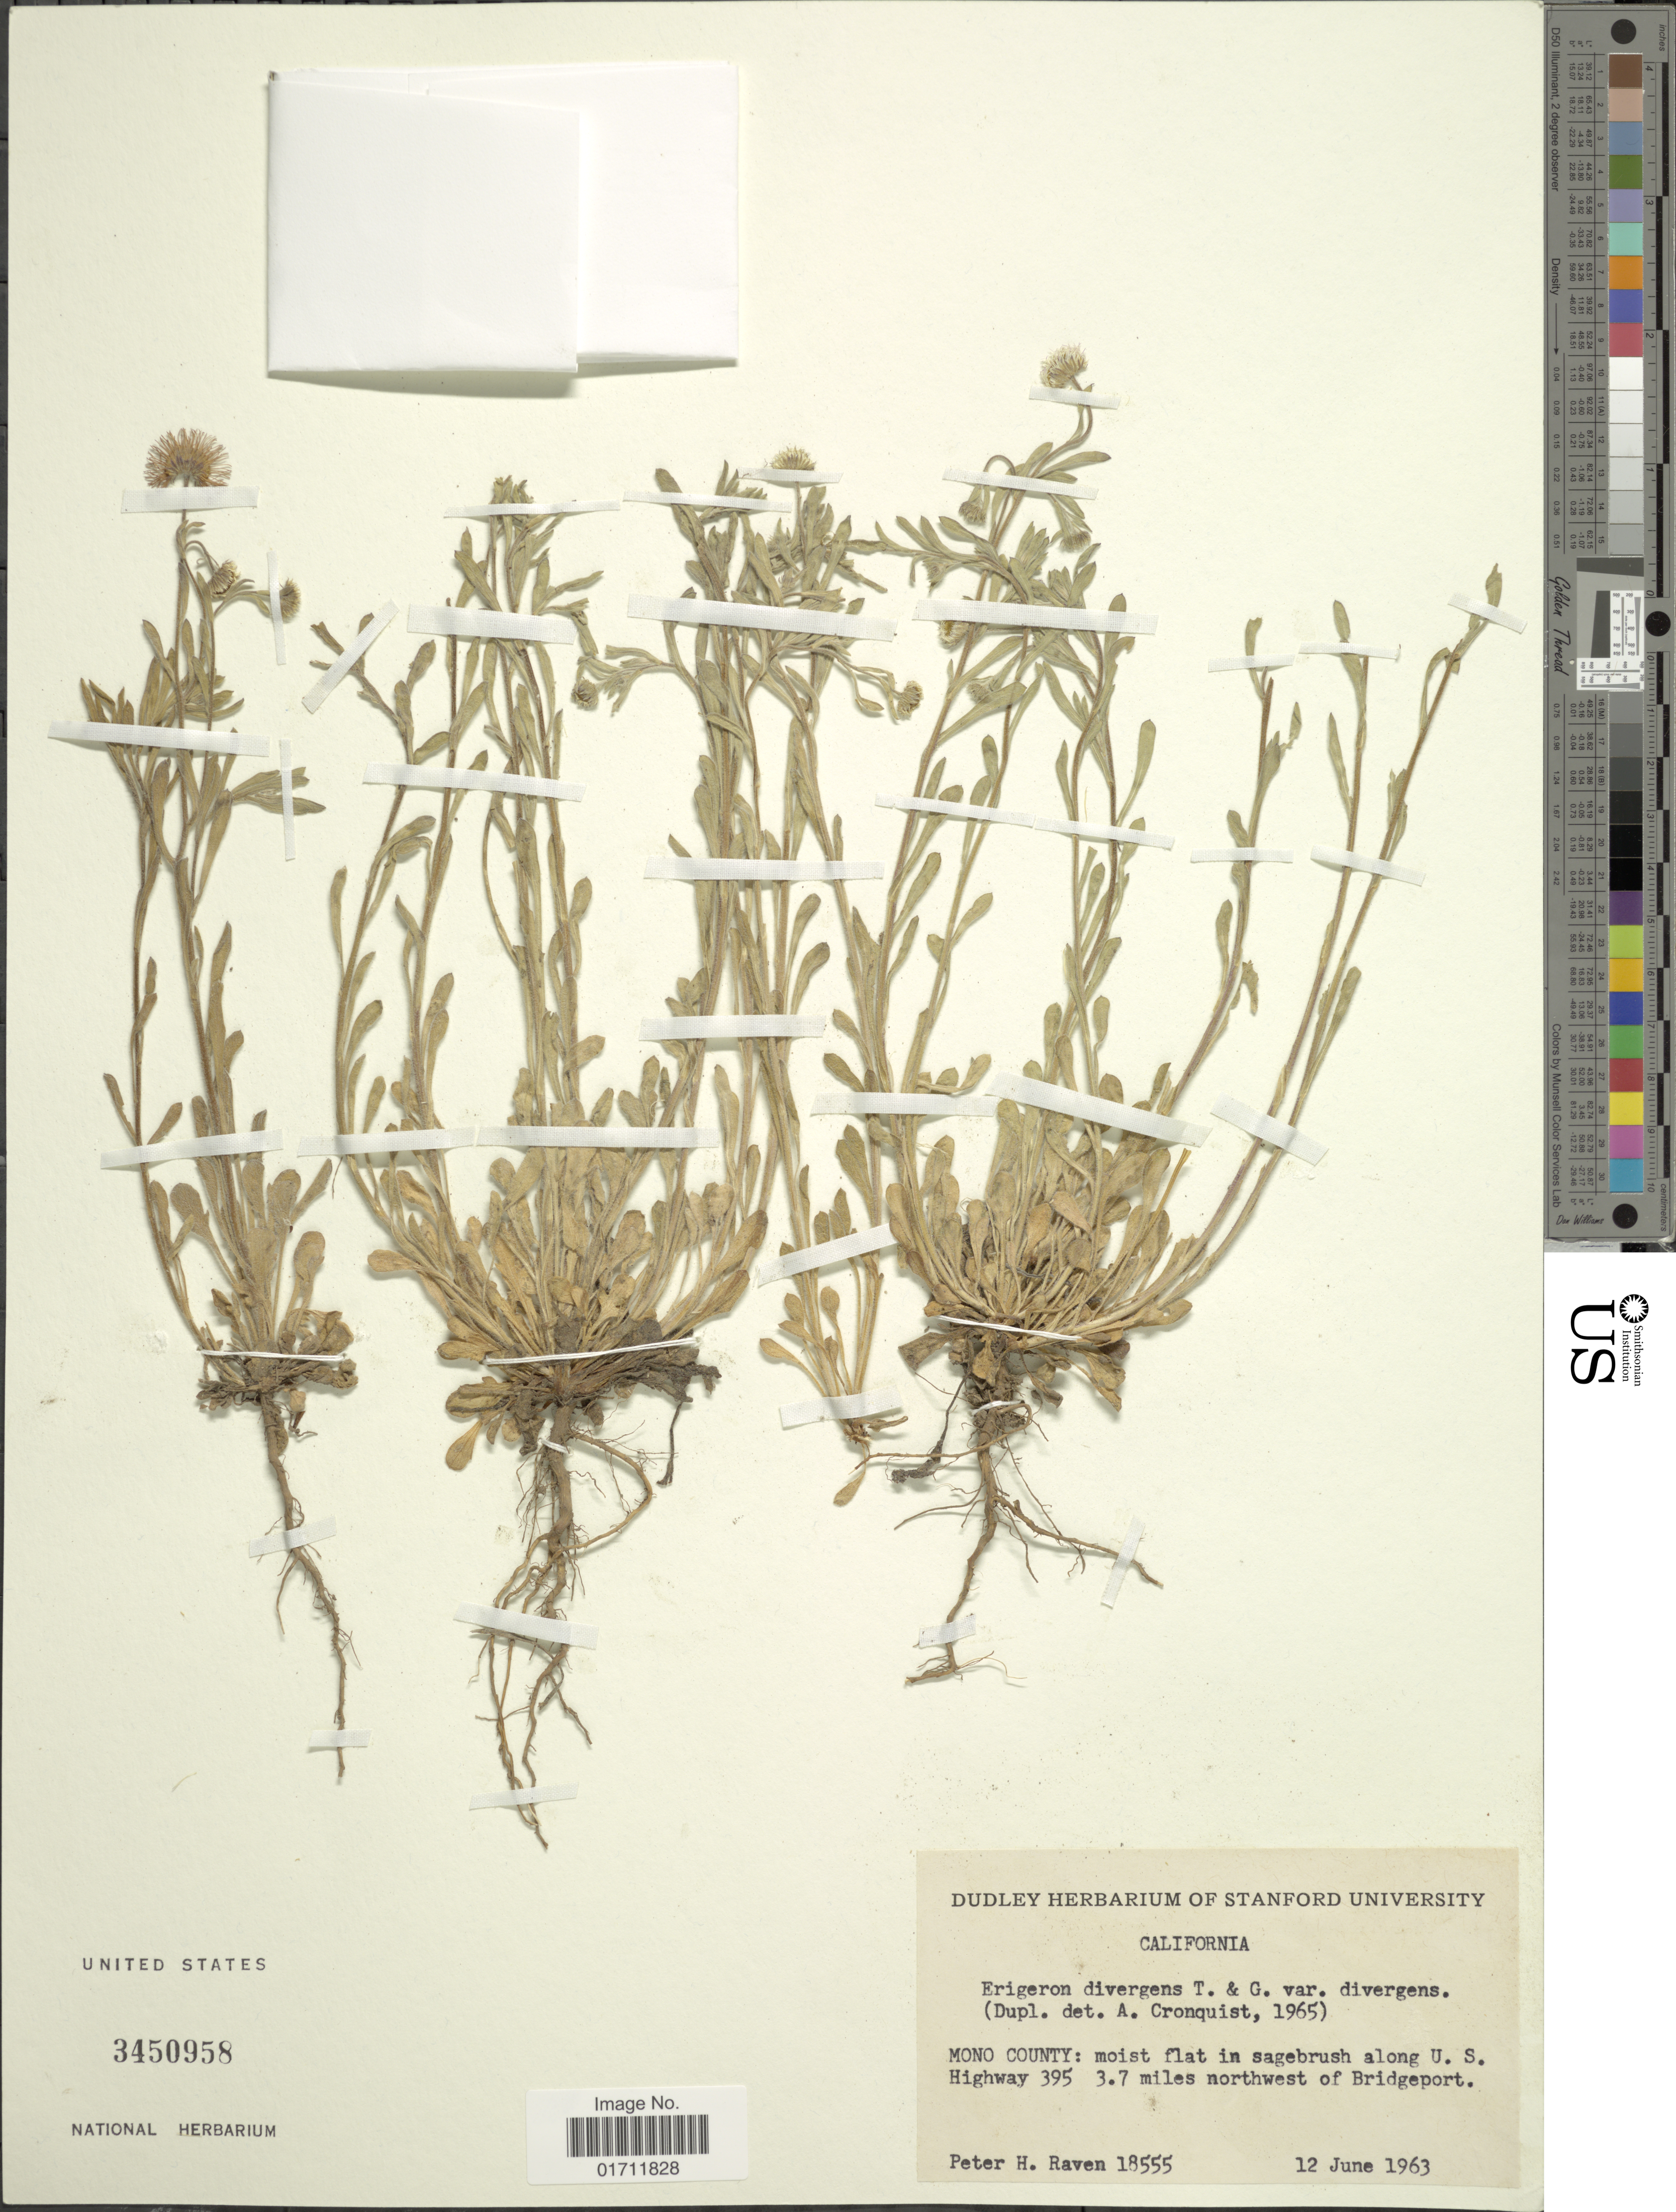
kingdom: Plantae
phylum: Tracheophyta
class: Magnoliopsida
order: Asterales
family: Asteraceae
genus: Erigeron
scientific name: Erigeron divergens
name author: Torr. & A. Gray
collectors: P. Raven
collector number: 18555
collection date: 1963-06-12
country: United States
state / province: California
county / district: Mono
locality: Mono County: moist flat in sagebrush along U.S. Highway 395 3.7 miles northwest of Bridgeport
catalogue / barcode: US 3450958